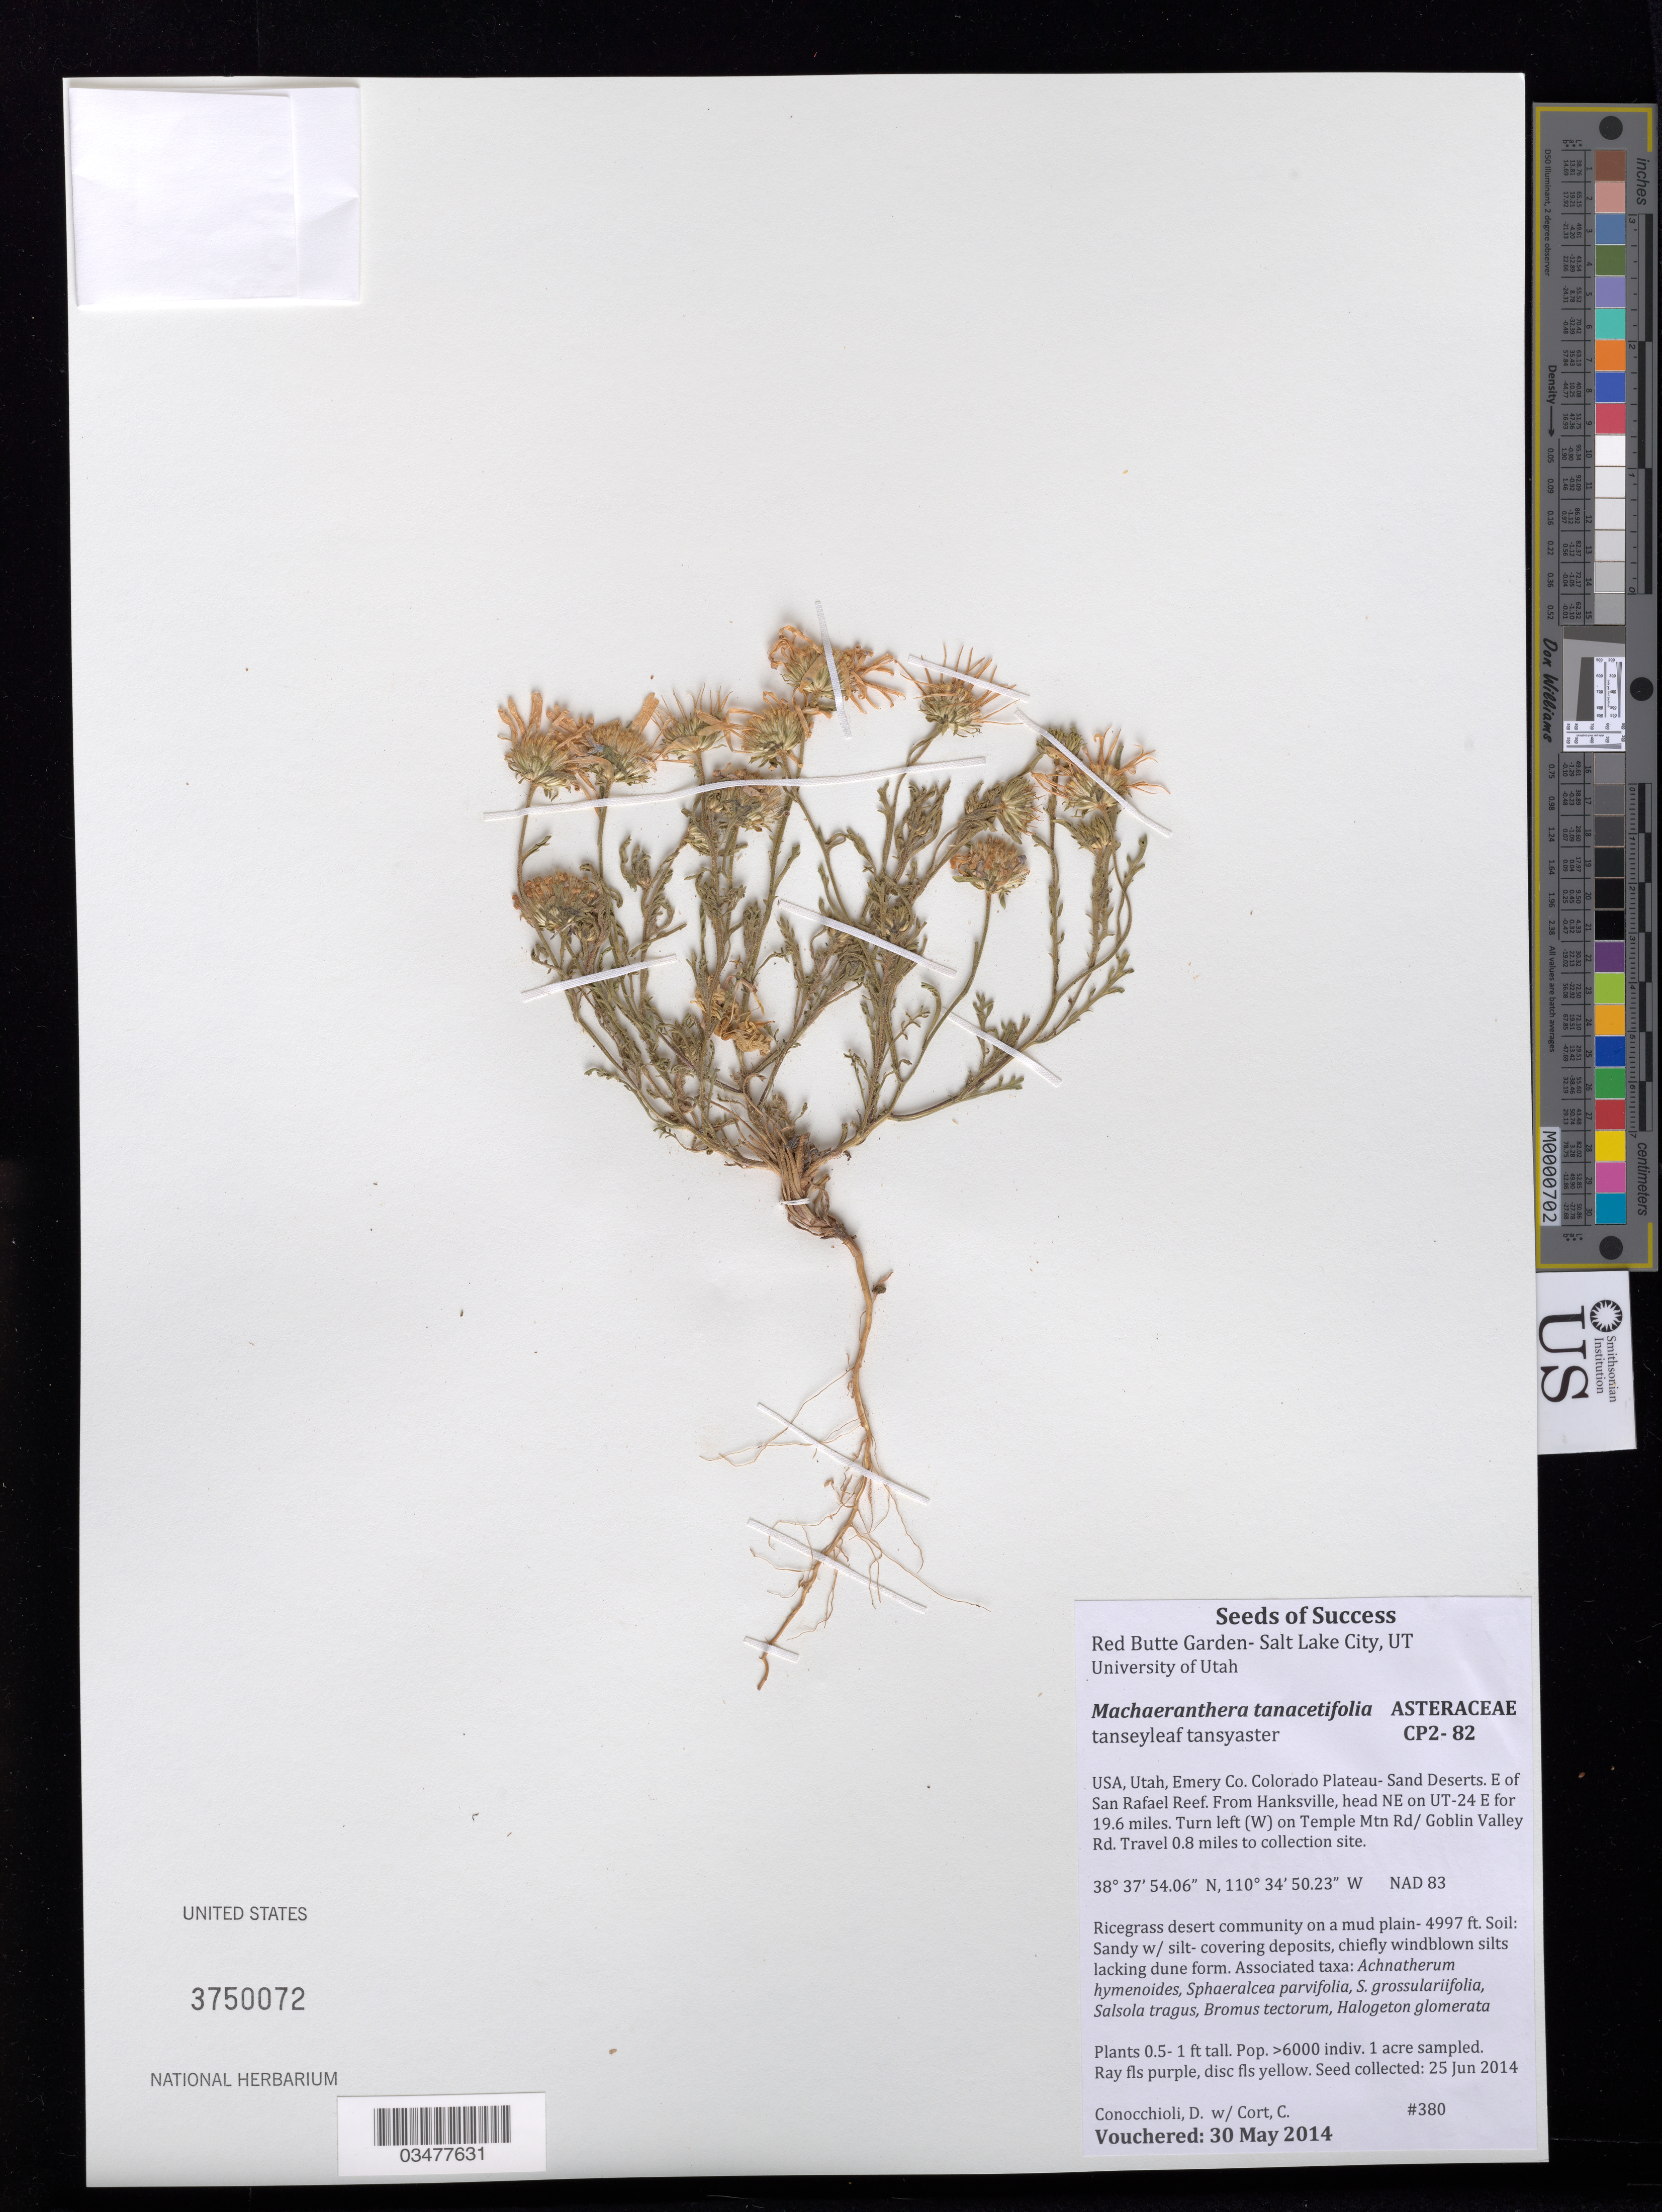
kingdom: Plantae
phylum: Tracheophyta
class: Magnoliopsida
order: Asterales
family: Asteraceae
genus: Machaeranthera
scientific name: Machaeranthera tanacetifolia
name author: (Kunth) Nees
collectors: D. Conocchioli & C. Cort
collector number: CP2-82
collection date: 2014-06-25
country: United States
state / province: Utah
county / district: Emery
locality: Colorado Plateau-Sand Deserts. E of San Rafael Reef.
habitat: Ricegrass desert community on a mud plain, sandy with silt-covering deposits.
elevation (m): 1523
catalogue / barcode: US 3750072